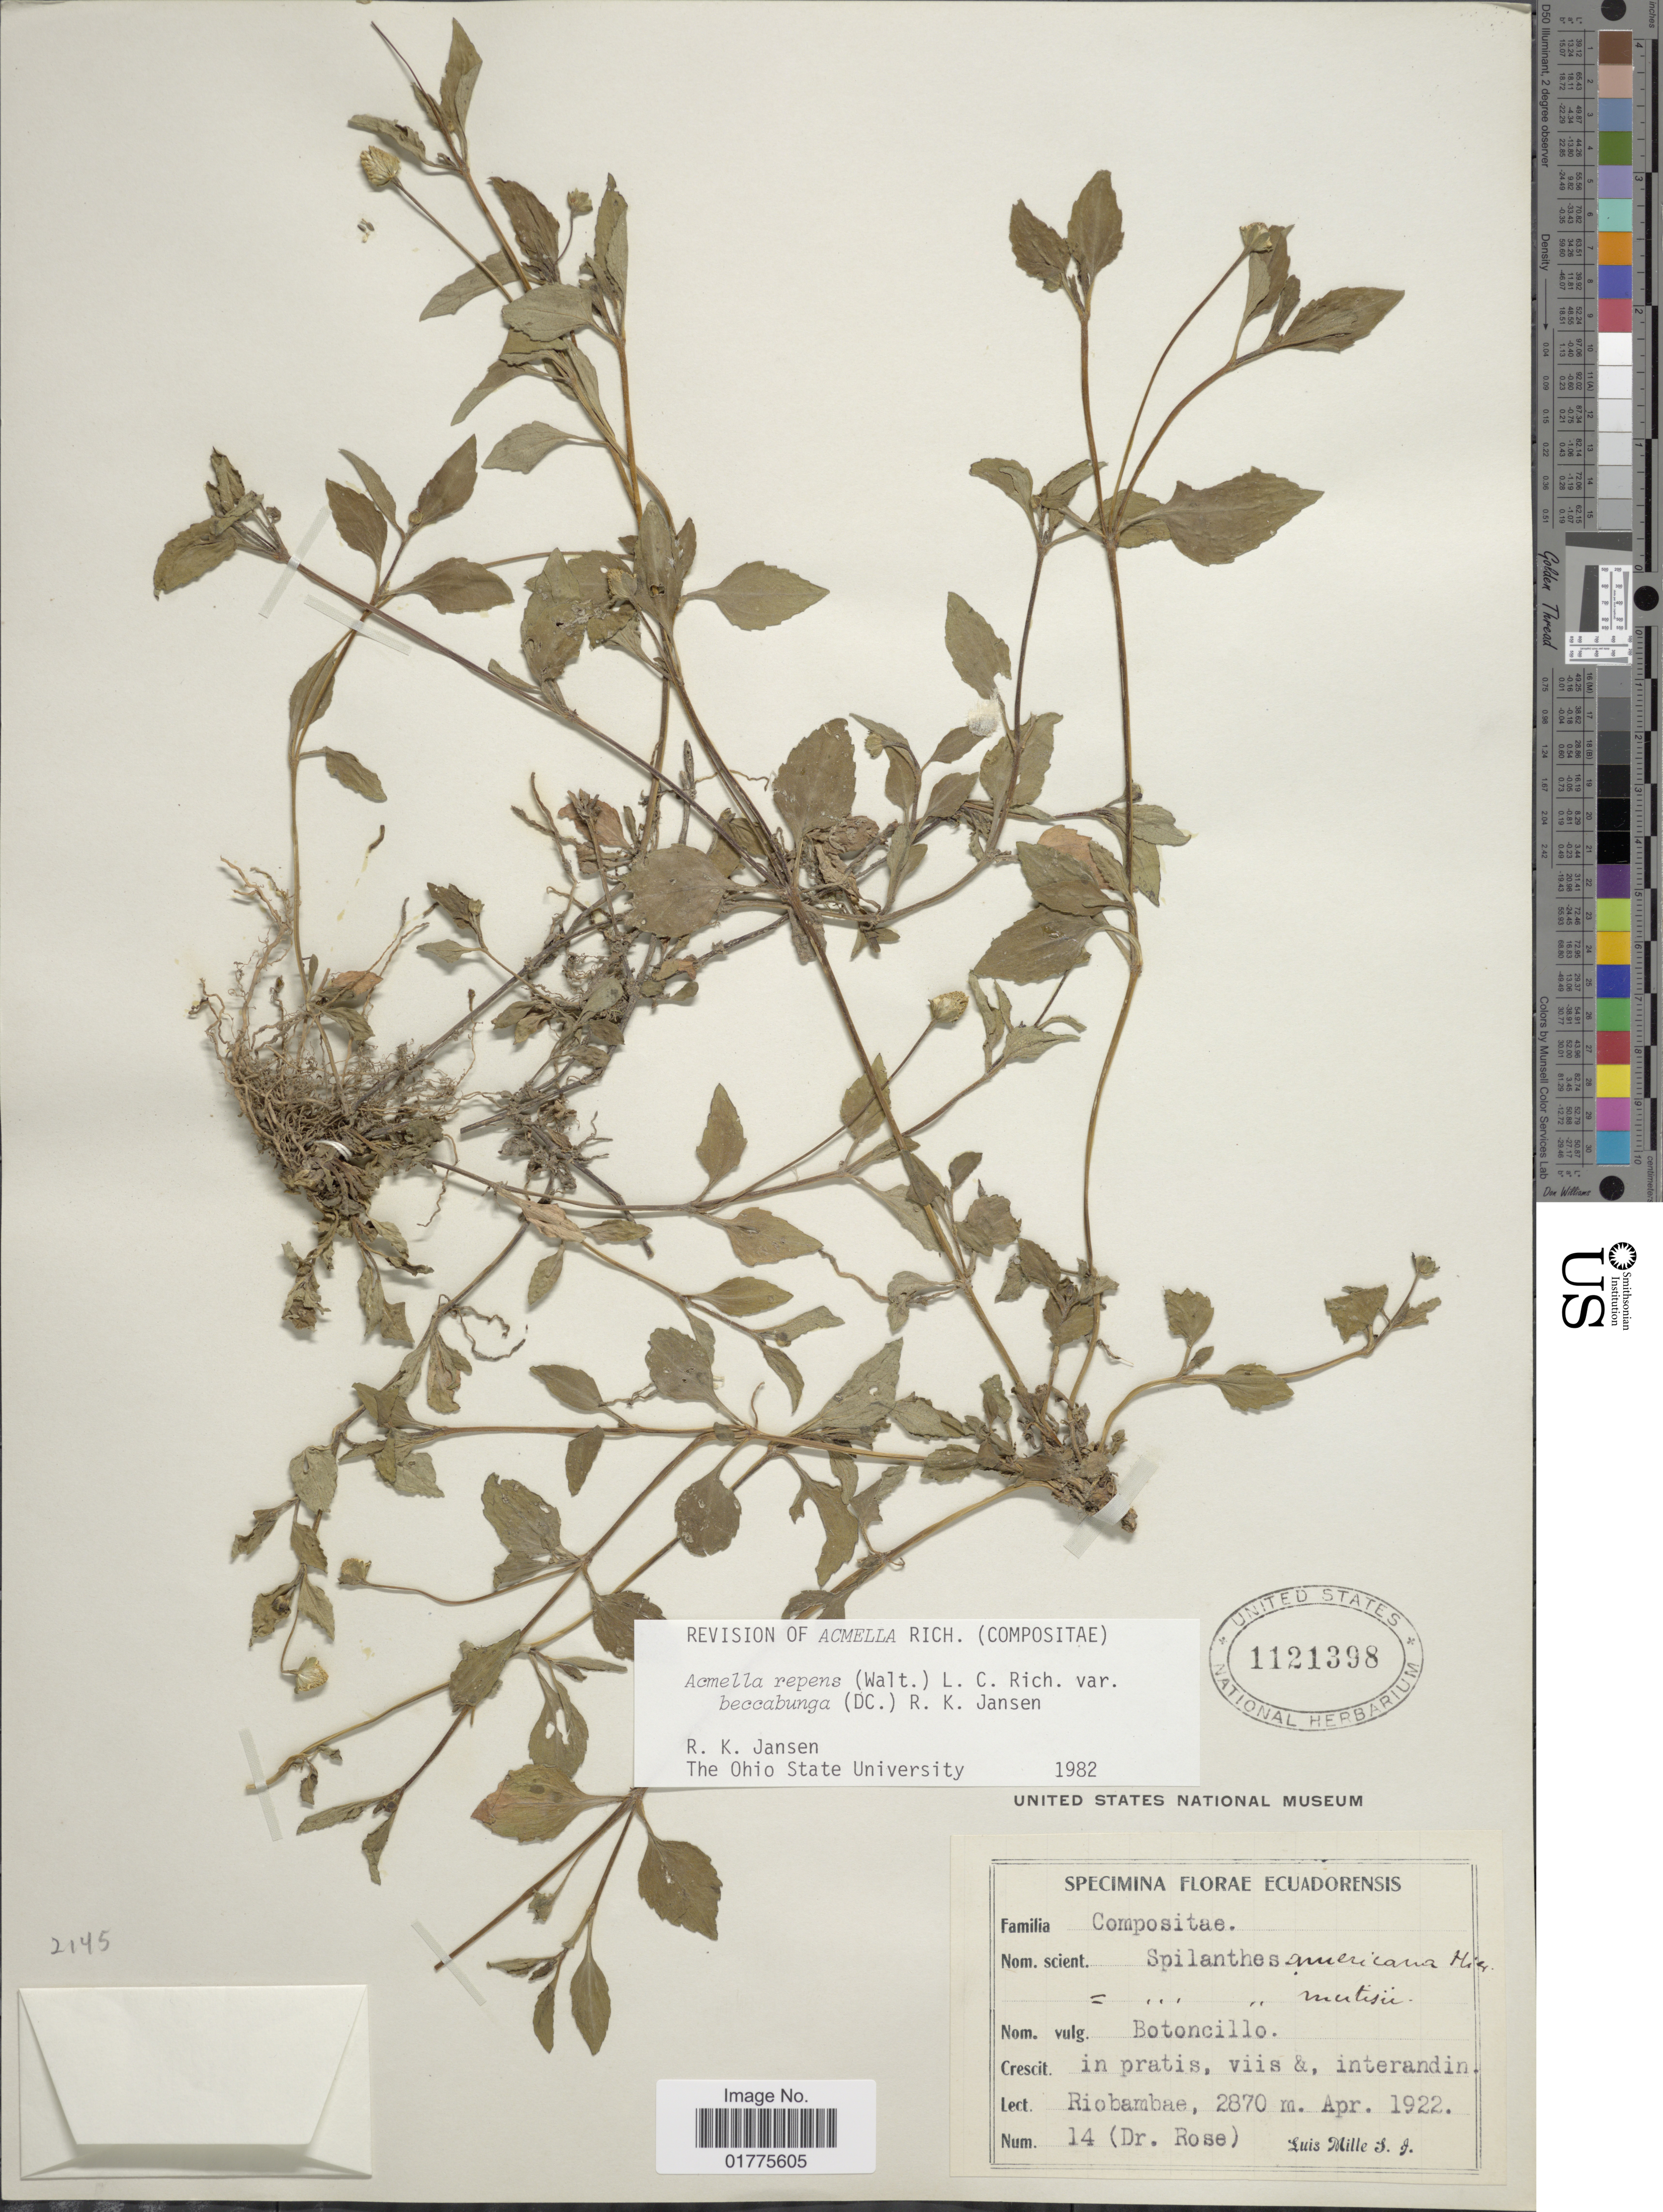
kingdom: Plantae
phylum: Tracheophyta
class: Magnoliopsida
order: Asterales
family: Asteraceae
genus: Acmella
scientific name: Acmella repens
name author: (Walter) Rich.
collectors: L. Mille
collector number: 14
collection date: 1922-04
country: Ecuador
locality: Riobambae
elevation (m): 2870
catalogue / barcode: US 1121398